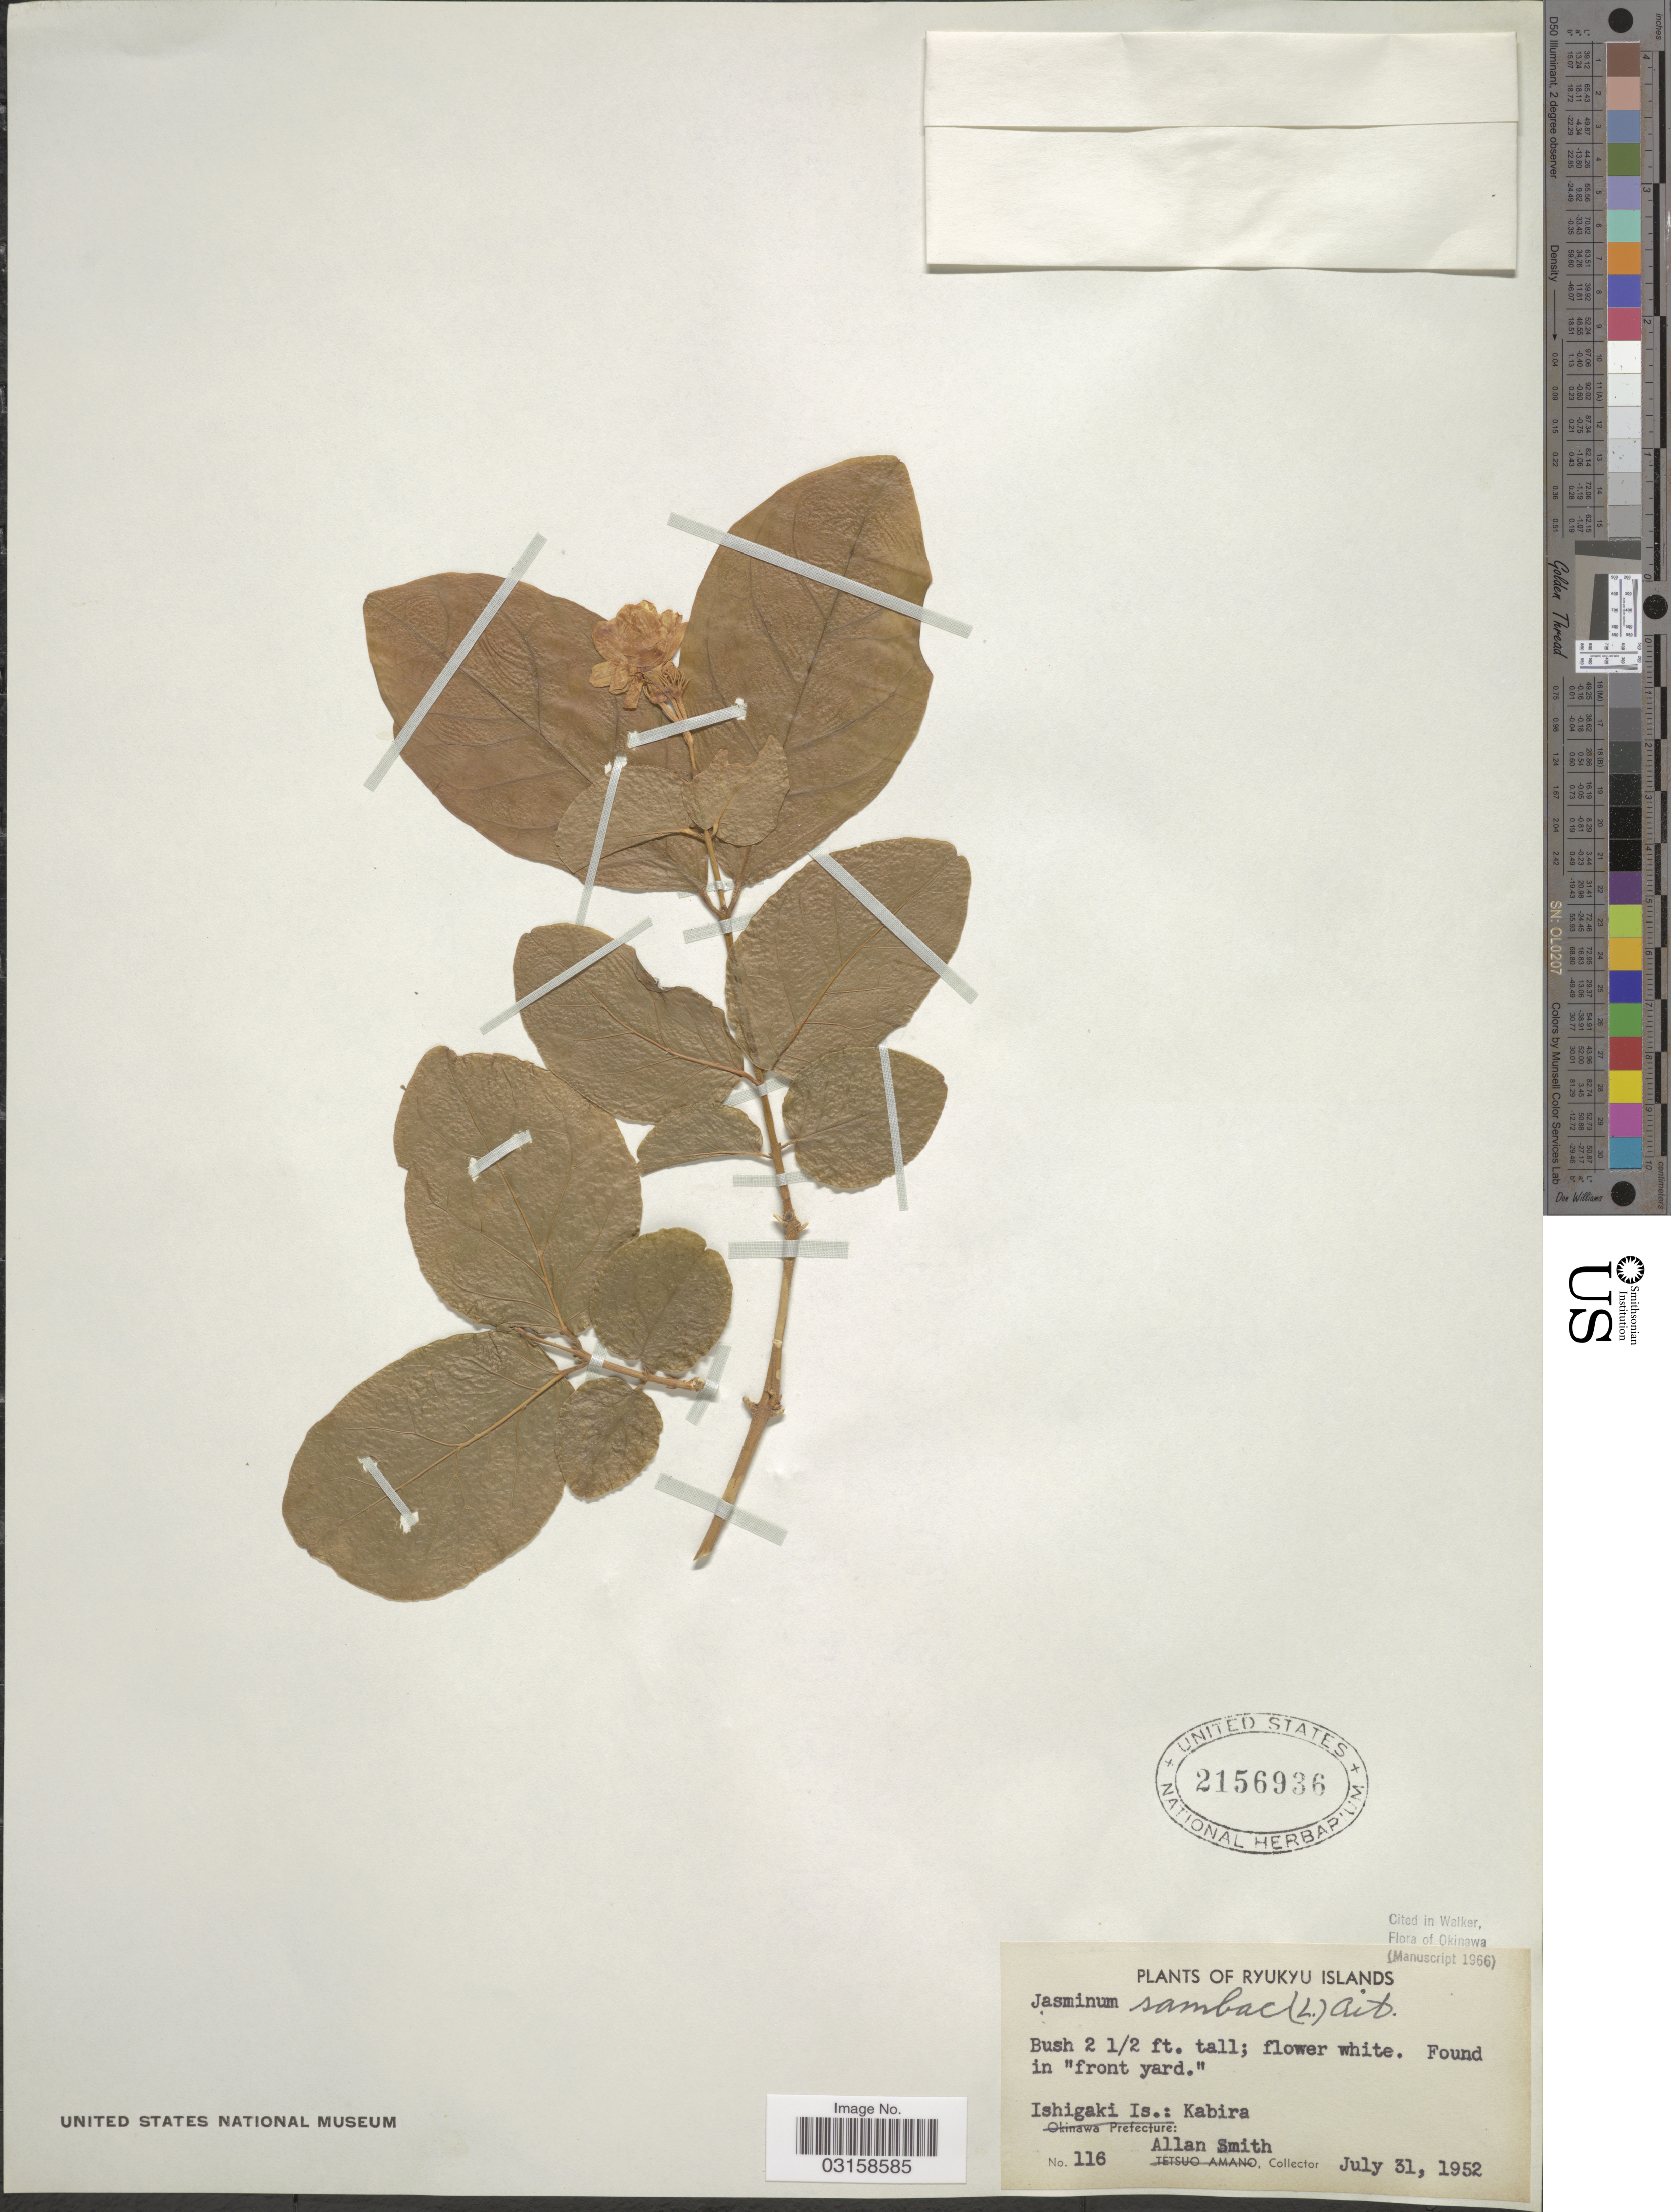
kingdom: Plantae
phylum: Tracheophyta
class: Magnoliopsida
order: Lamiales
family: Oleaceae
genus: Jasminum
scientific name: Jasminum sambac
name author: (L.) Aiton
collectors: A. Smith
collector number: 116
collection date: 1952-07-31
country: Japan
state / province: Okinawa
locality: Ryukyu Islands. Ishigaki Is.: Kabira.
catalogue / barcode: US 2156936